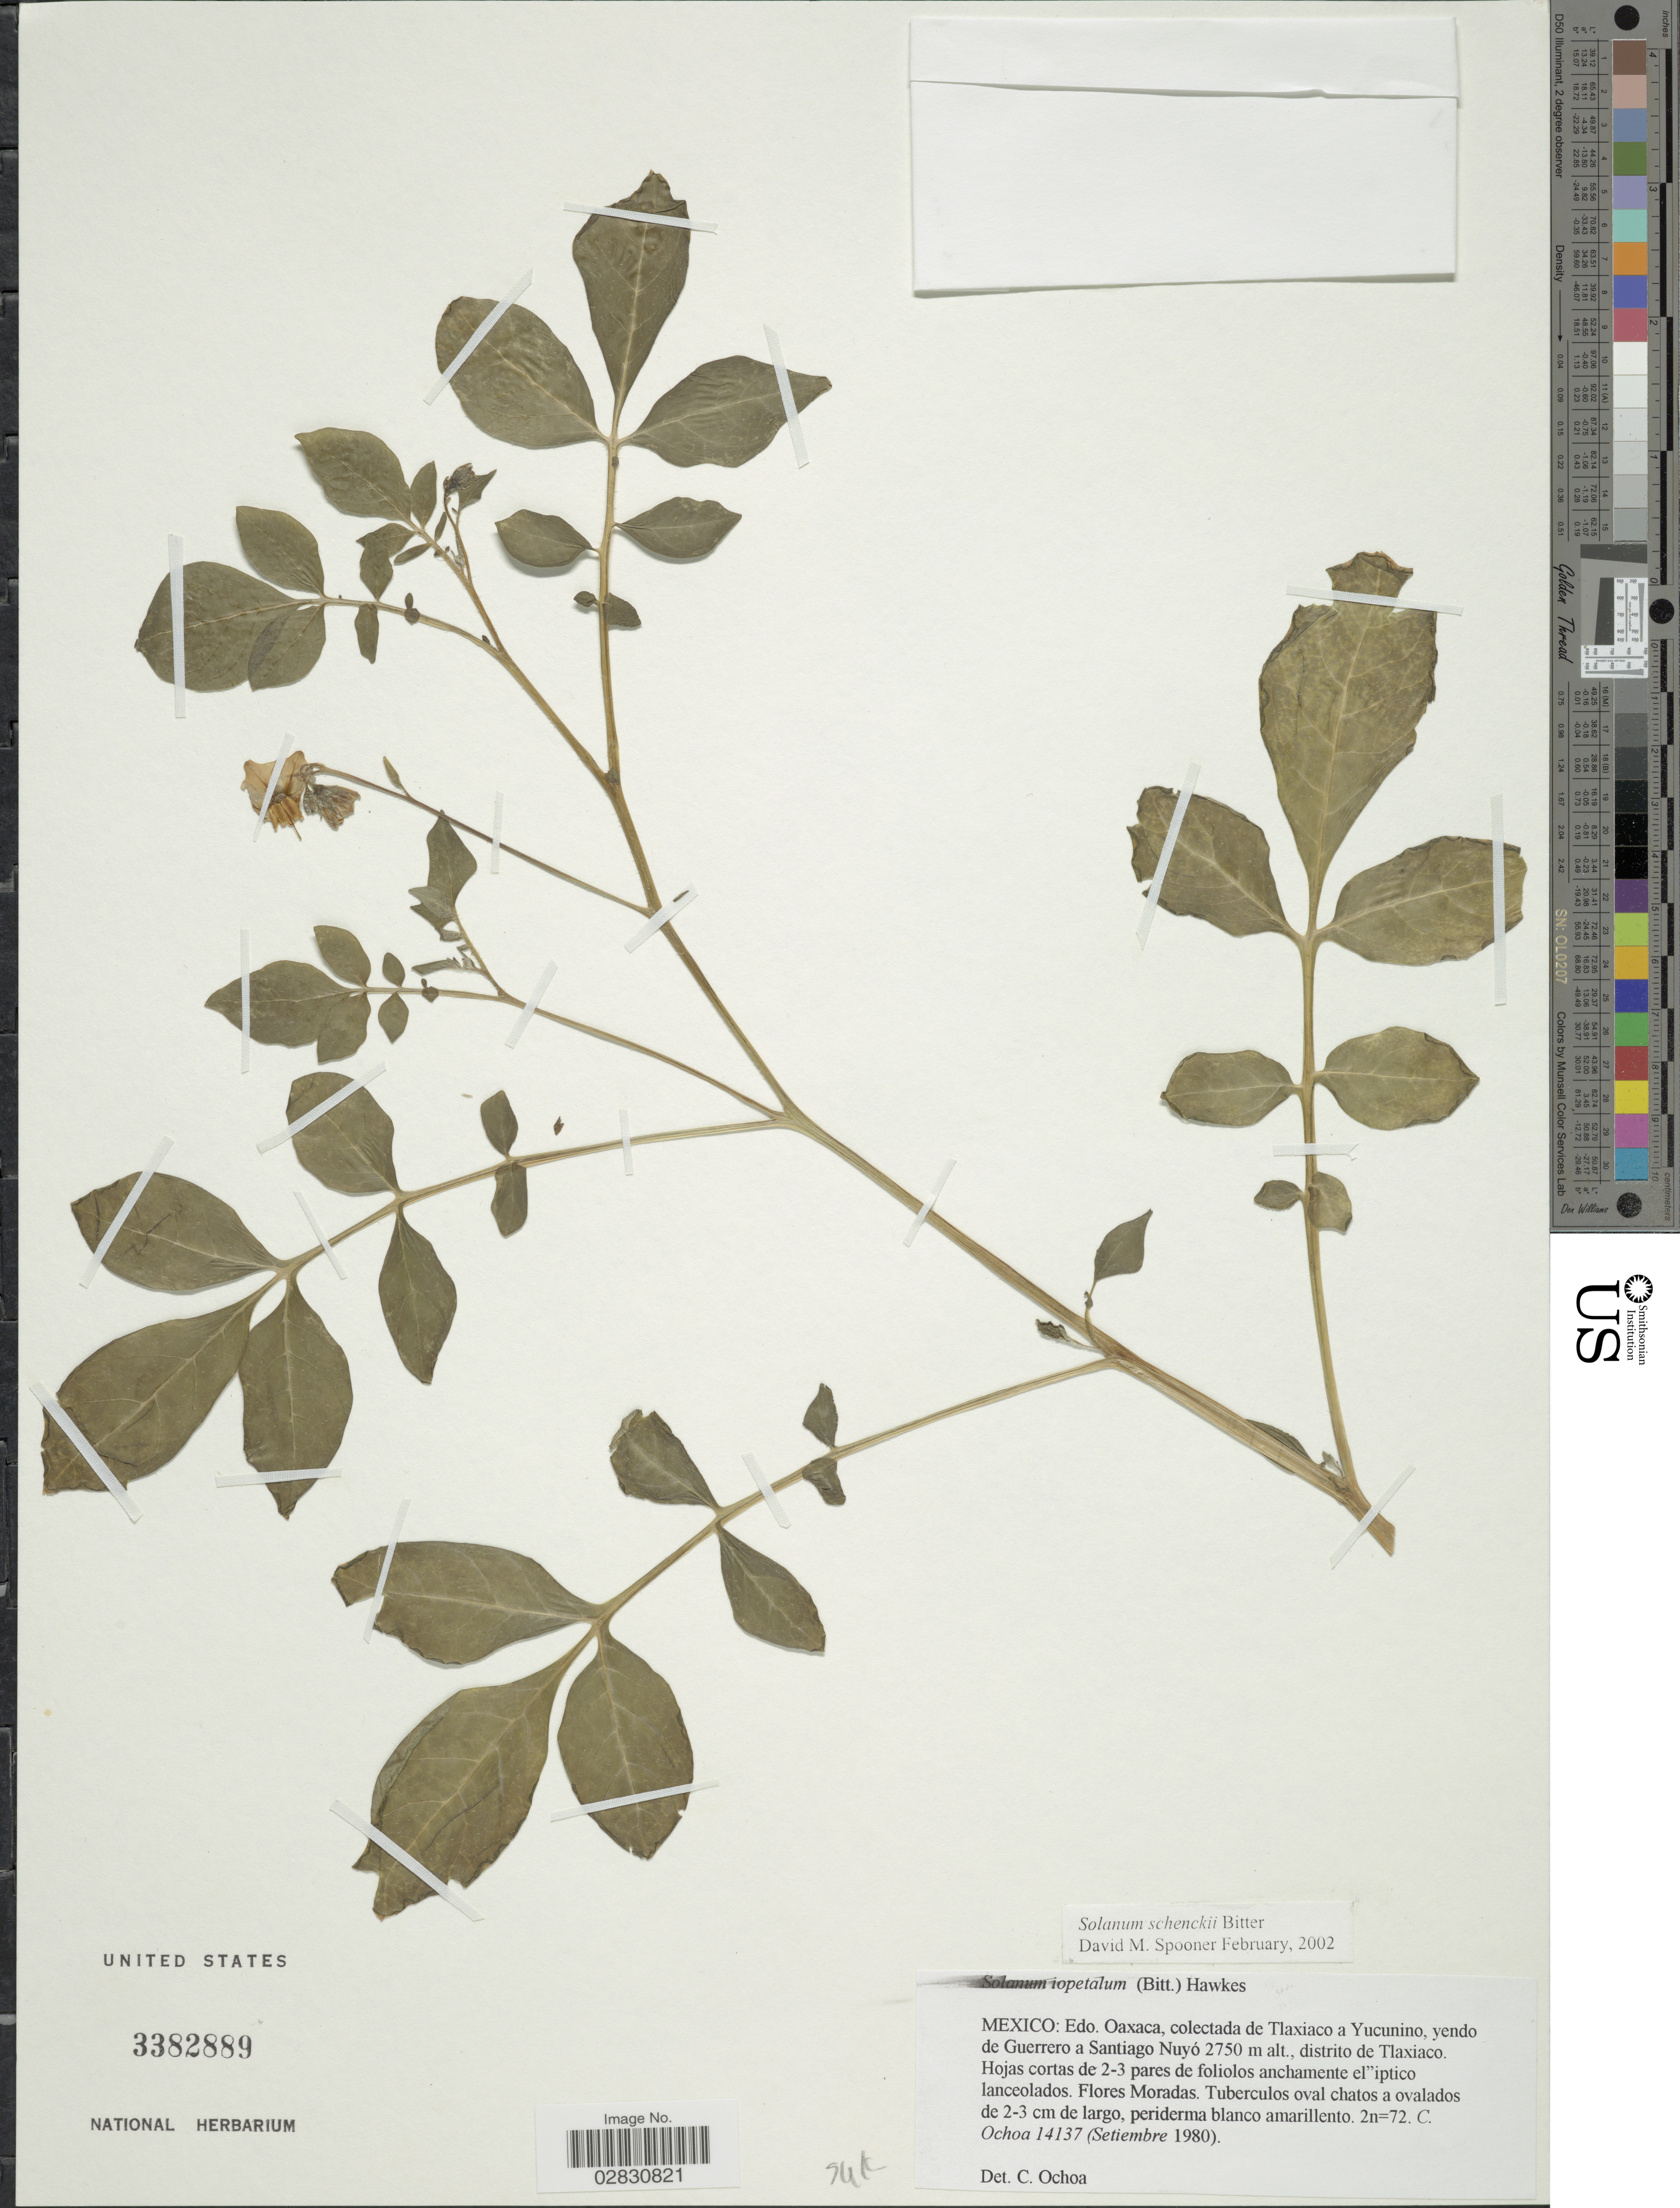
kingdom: Plantae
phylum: Tracheophyta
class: Magnoliopsida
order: Solanales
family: Solanaceae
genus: Solanum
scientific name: Solanum schenckii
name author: Bitter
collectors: C. Ochoa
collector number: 14137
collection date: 1980-09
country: Mexico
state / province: Oaxaca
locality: Edo. Oaxaca, colectada de Tlaxiaco a Yucunino, yendo de Guerrero a Santiago Nuyó, distrito de Tlaxiaco.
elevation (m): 2750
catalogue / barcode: US 3382889